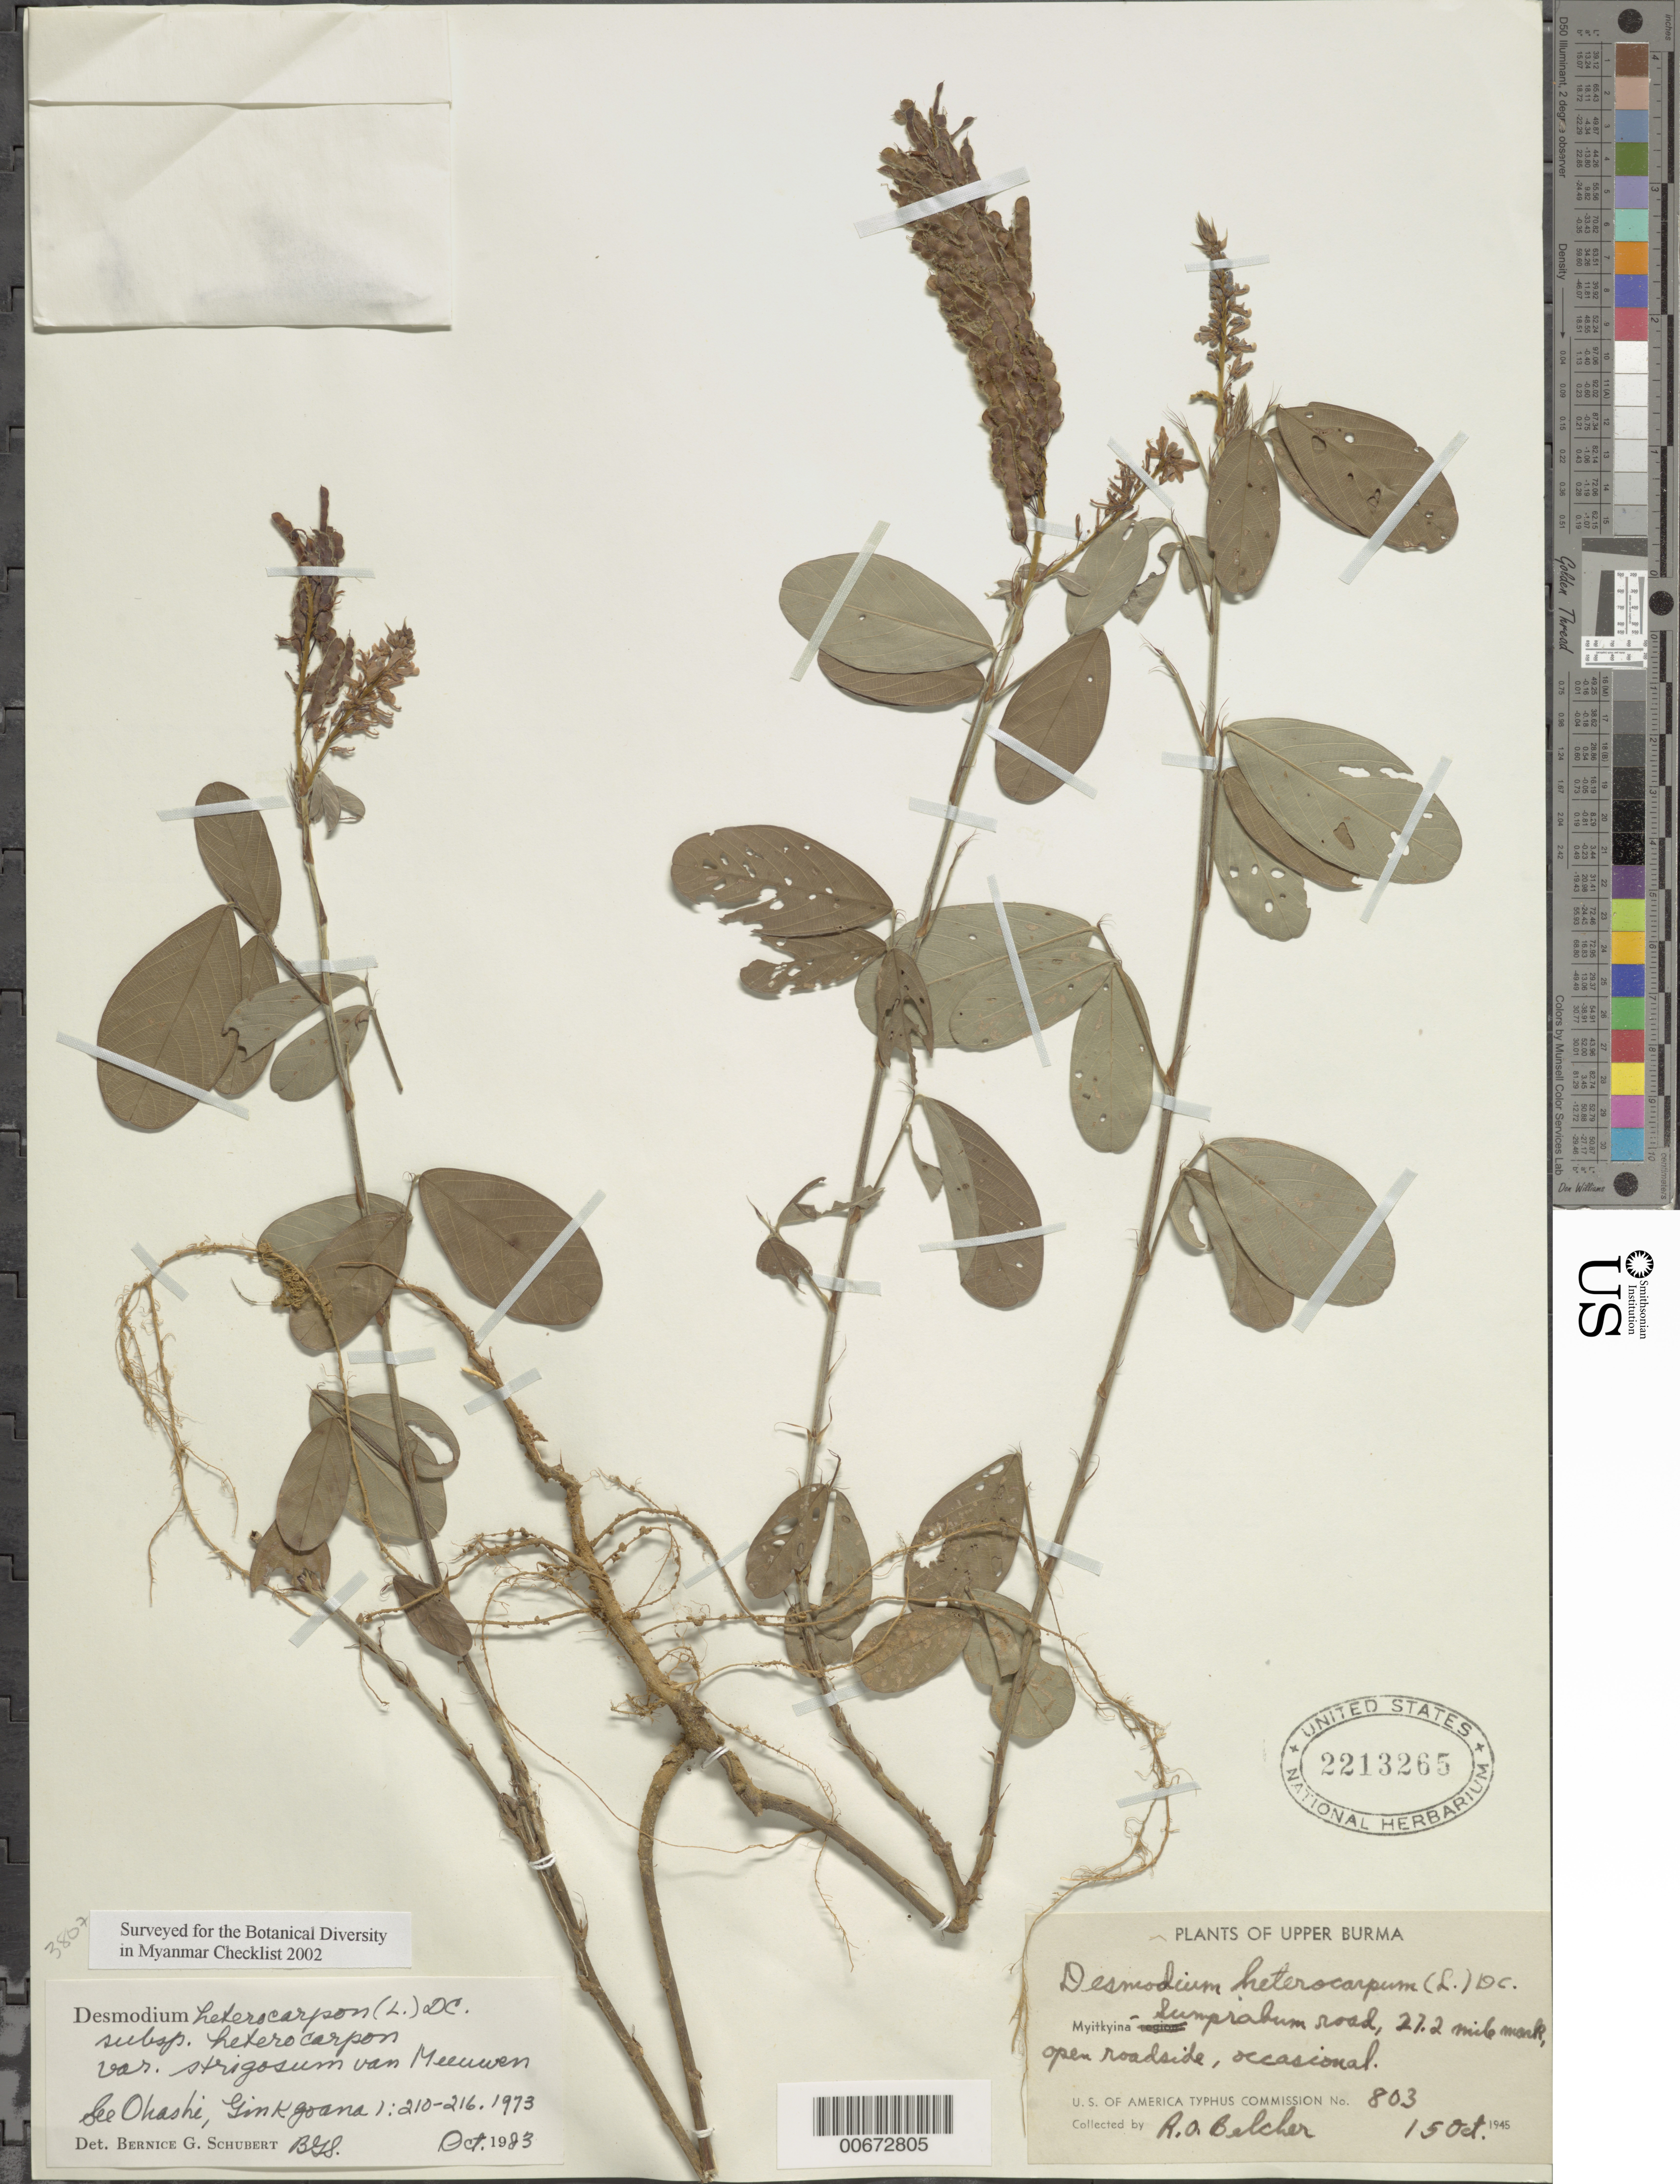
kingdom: Plantae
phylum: Tracheophyta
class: Magnoliopsida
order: Fabales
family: Fabaceae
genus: Grona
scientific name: Grona heterocarpos var. strigosa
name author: (Meeuwen) H. Ohashi & K. Ohashi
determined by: Strong, Mark T., (BOT), Smithsonian Institution - National Museum of Natural History (UNITED STATES)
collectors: R. Belcher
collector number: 803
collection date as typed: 15 Oct 1945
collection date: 1945-10-15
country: Myanmar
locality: Upper Burma, Myitkyina, Sumprabum Road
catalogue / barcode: US 2213265